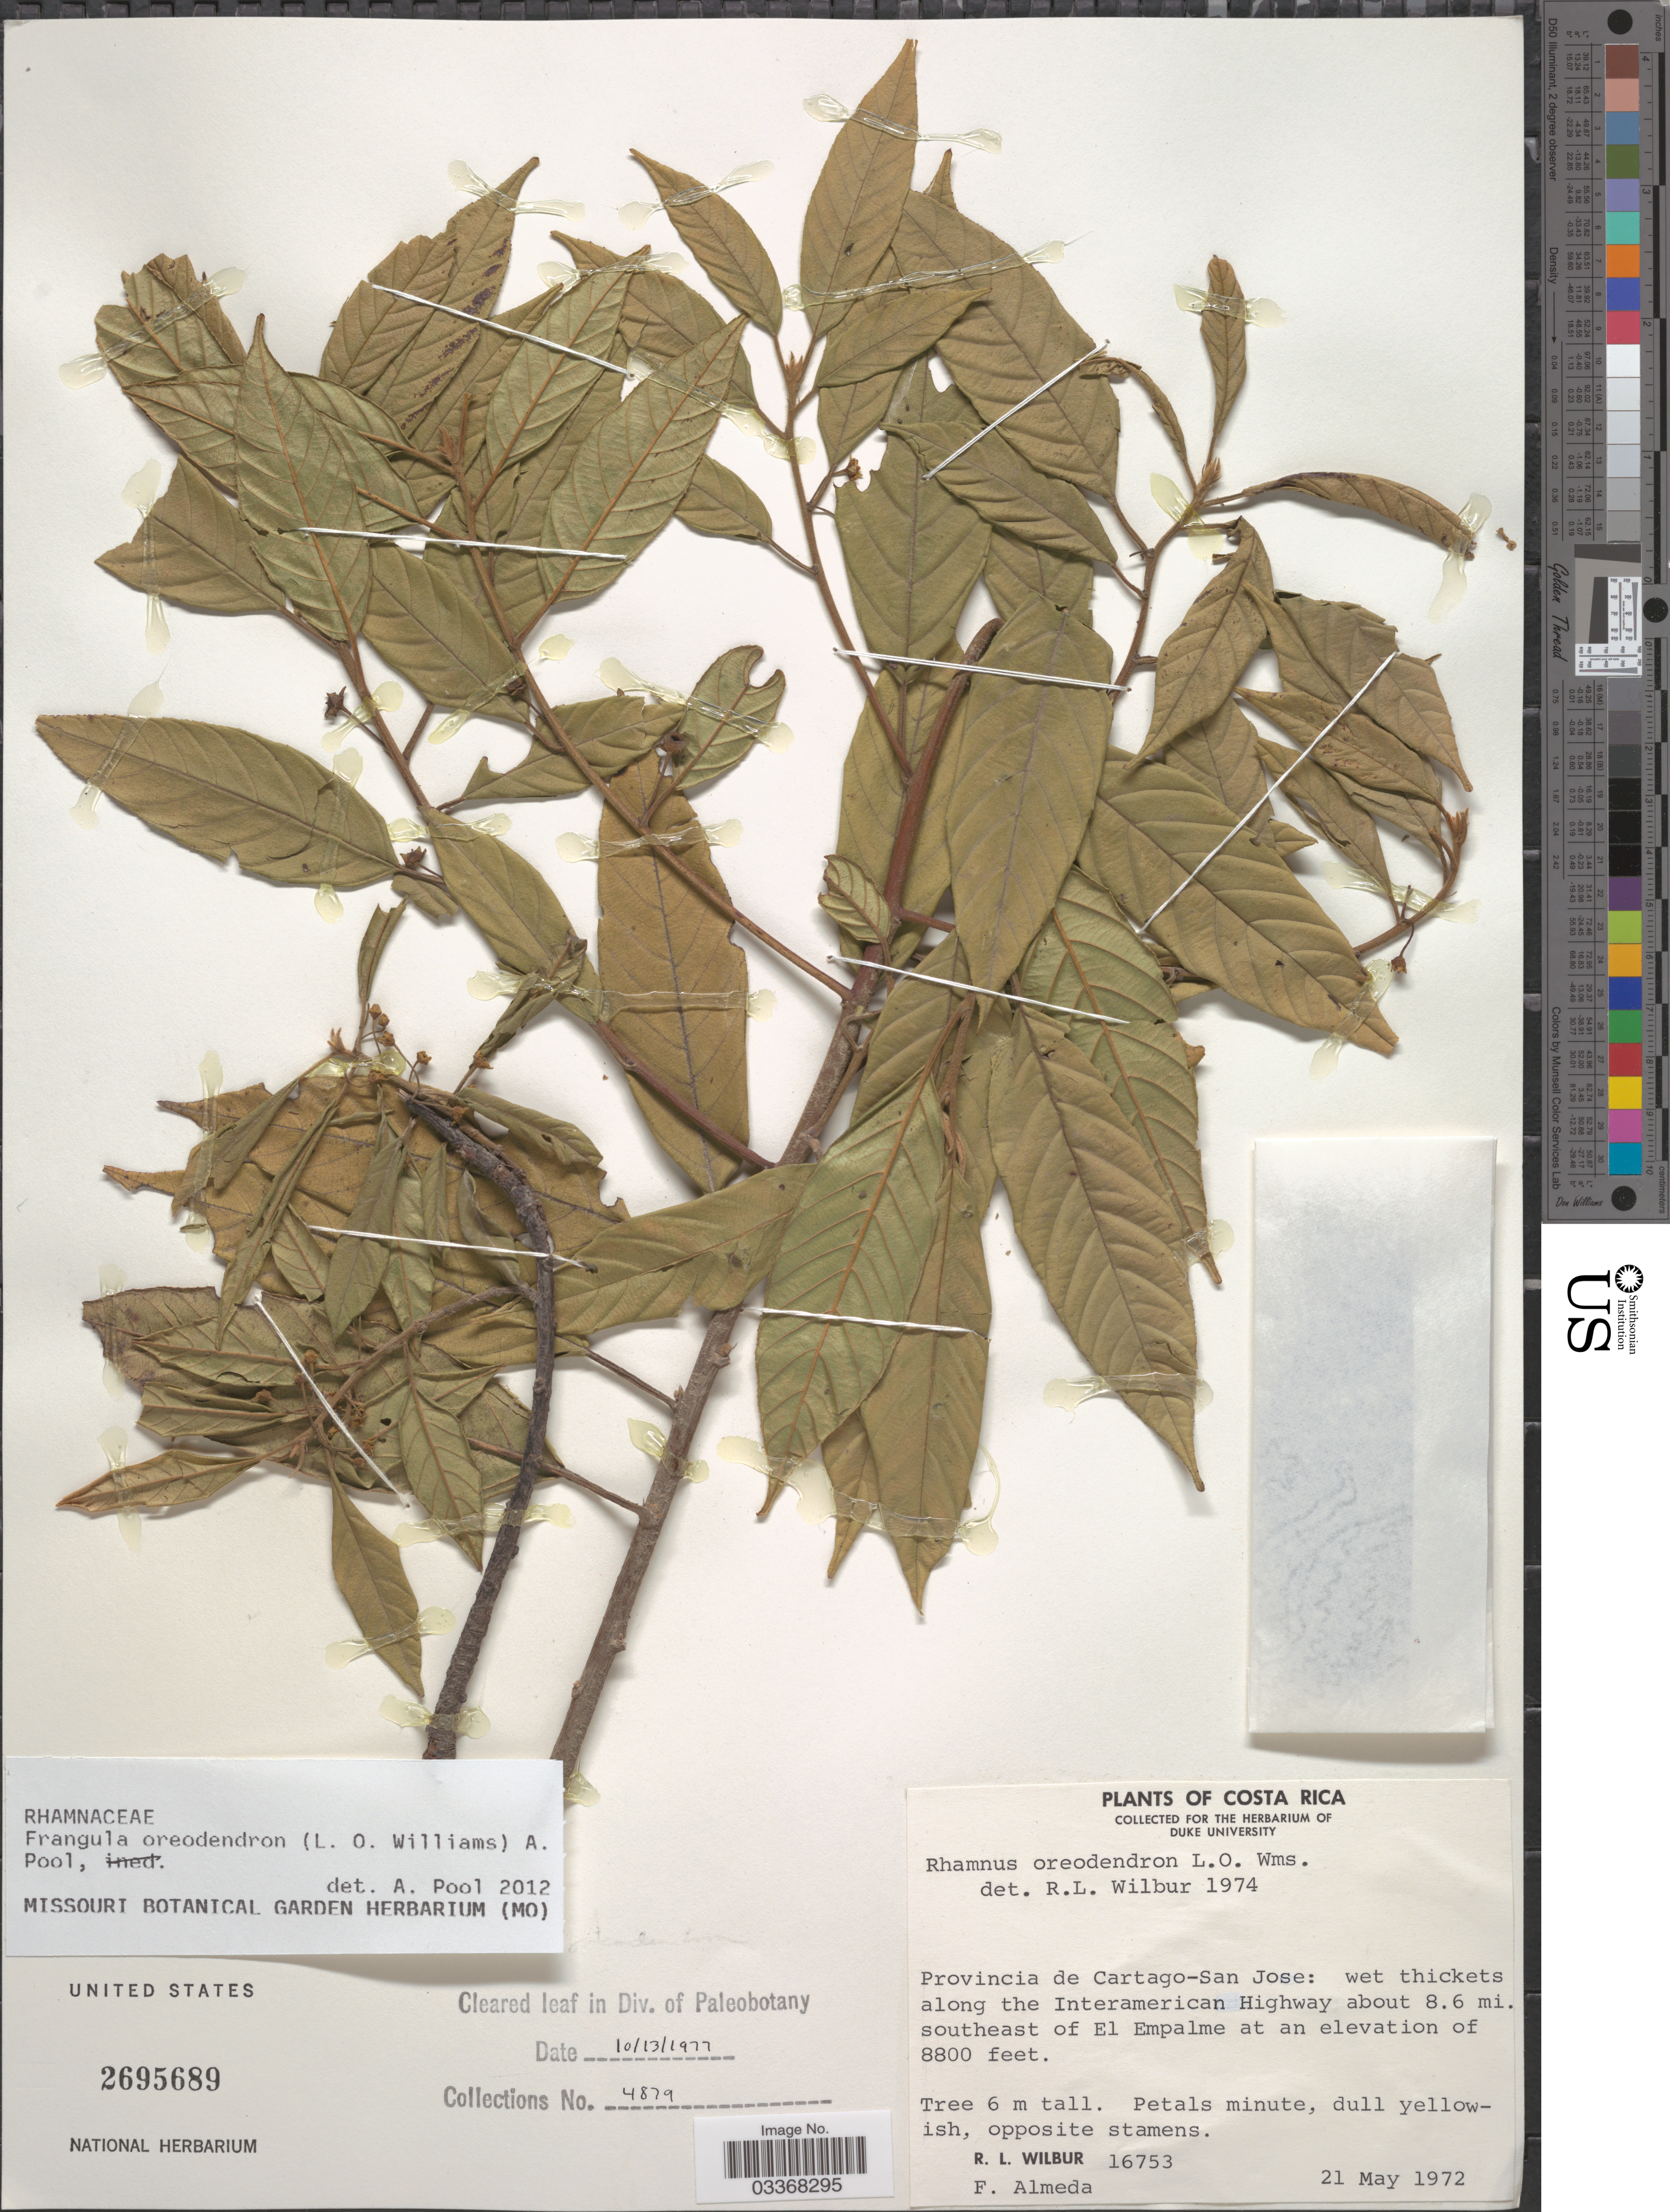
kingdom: Plantae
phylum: Tracheophyta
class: Magnoliopsida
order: Rosales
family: Rhamnaceae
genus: Frangula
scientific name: Frangula oreodendron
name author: (L.O. Williams) A. Pool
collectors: R. L. Wilbur & F. Almeda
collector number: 16753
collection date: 1972-05-21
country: Costa Rica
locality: Provincia de Cartago-San Jose: wet thickets along the Interamerican Highway about 8.6 mi. southeast of El Empalme.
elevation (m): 2682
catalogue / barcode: US 2695689